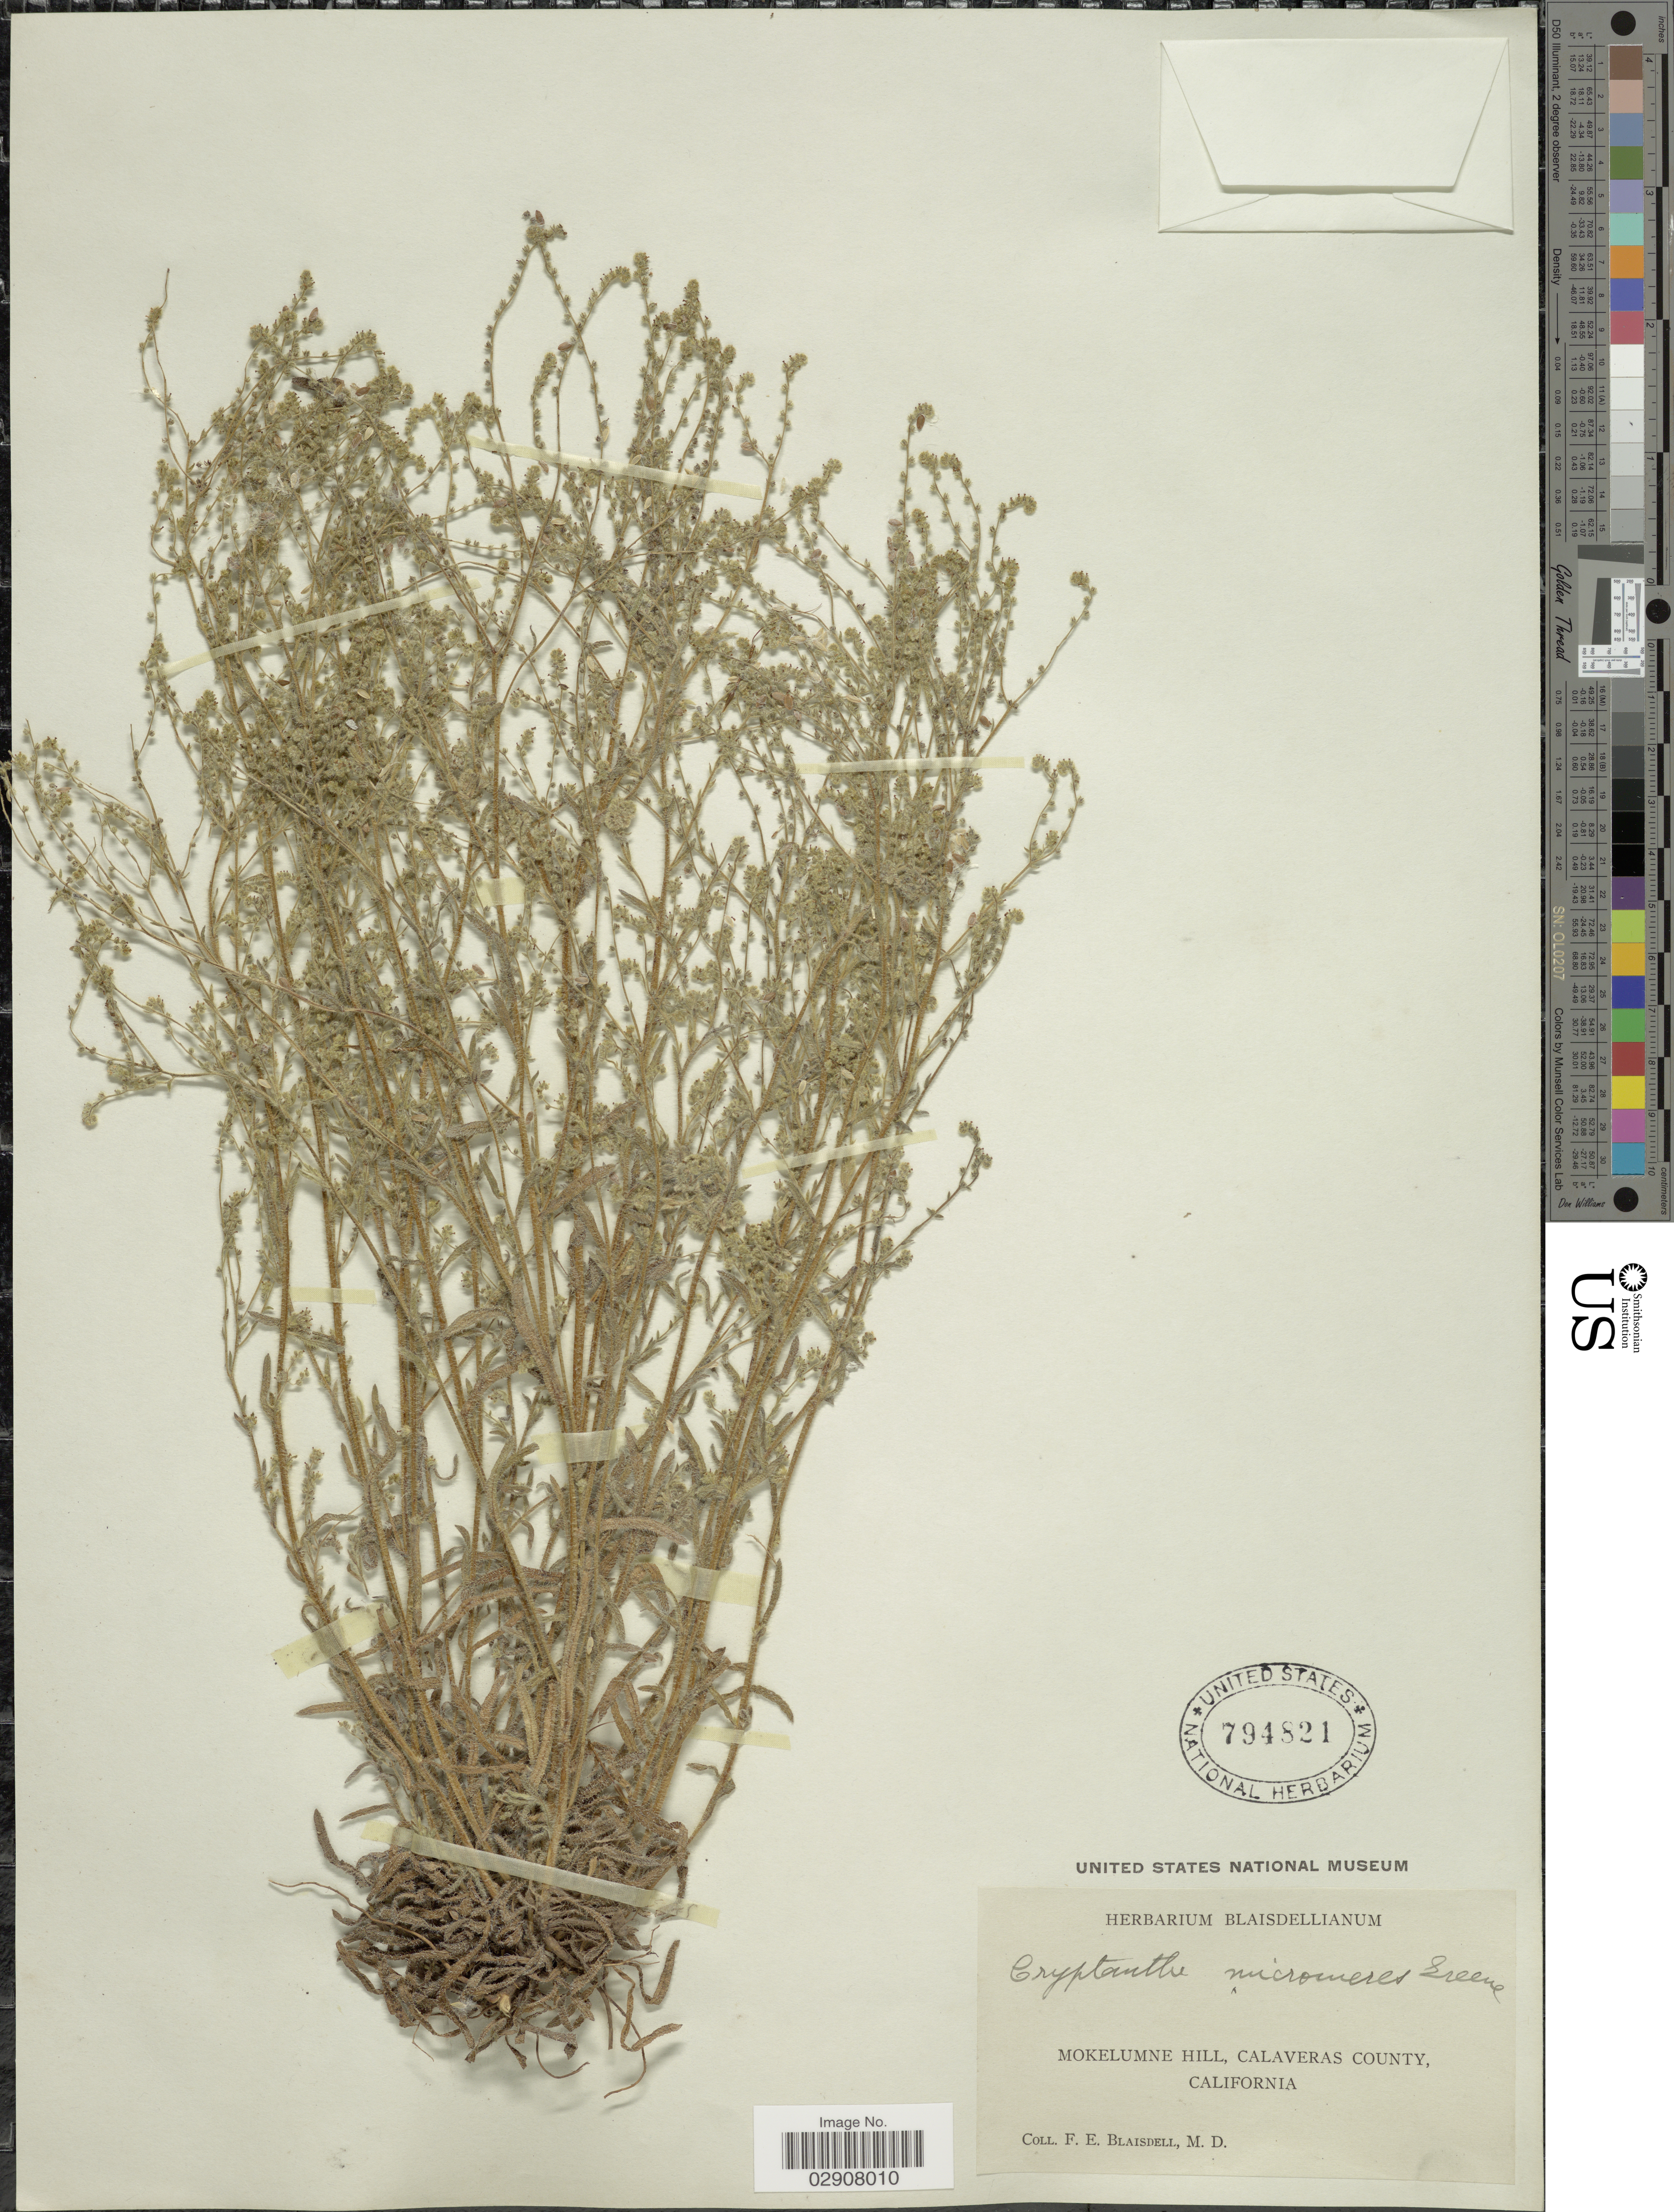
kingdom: Plantae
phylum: Tracheophyta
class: Magnoliopsida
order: Boraginales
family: Boraginaceae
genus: Cryptantha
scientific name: Cryptantha micromeres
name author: (A. Gray) S.W. Greene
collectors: F. Blaisdell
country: United States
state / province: California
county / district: Calaveras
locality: Mokelumne Hill, Calaveras County.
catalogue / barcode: US 794821